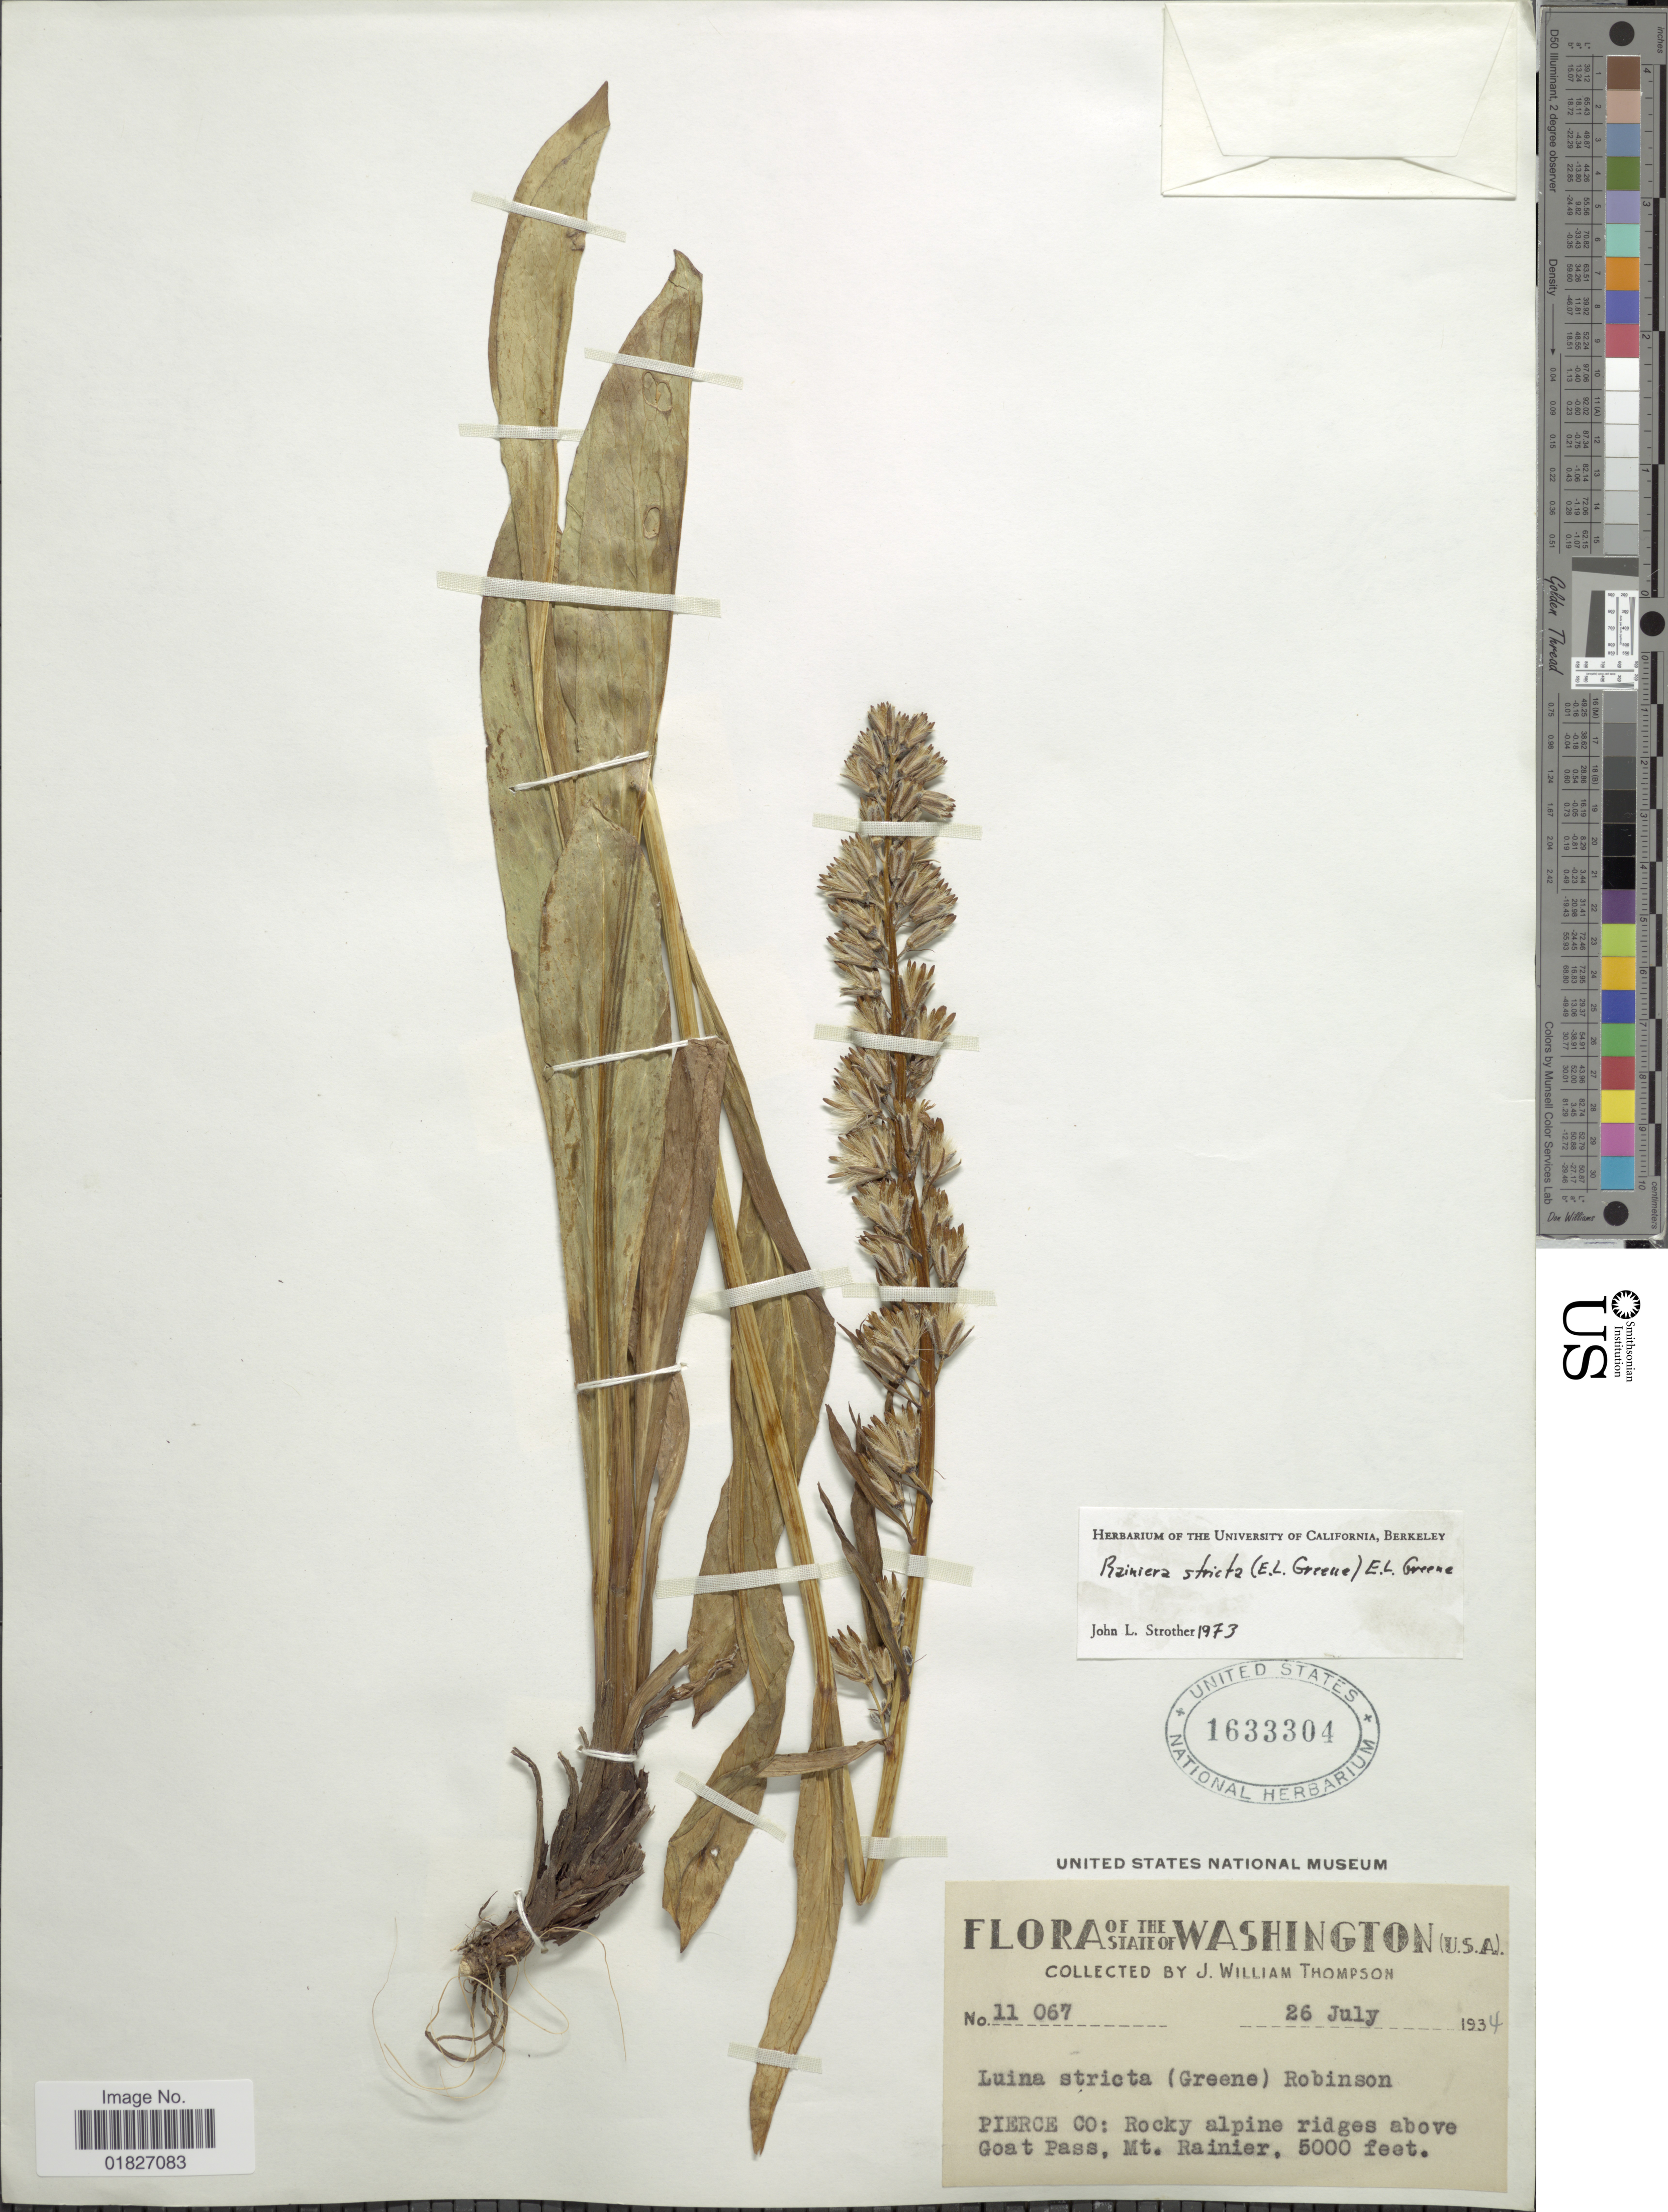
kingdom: Plantae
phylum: Tracheophyta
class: Magnoliopsida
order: Asterales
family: Asteraceae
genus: Prenanthes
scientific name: Prenanthes stricta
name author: Greene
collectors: J. W. Thompson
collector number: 11067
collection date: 1934-07-26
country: United States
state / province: Washington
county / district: Pierce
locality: Pierce Co, above Goast Pass, Mt. Rainier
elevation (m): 1524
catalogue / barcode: US 1633304